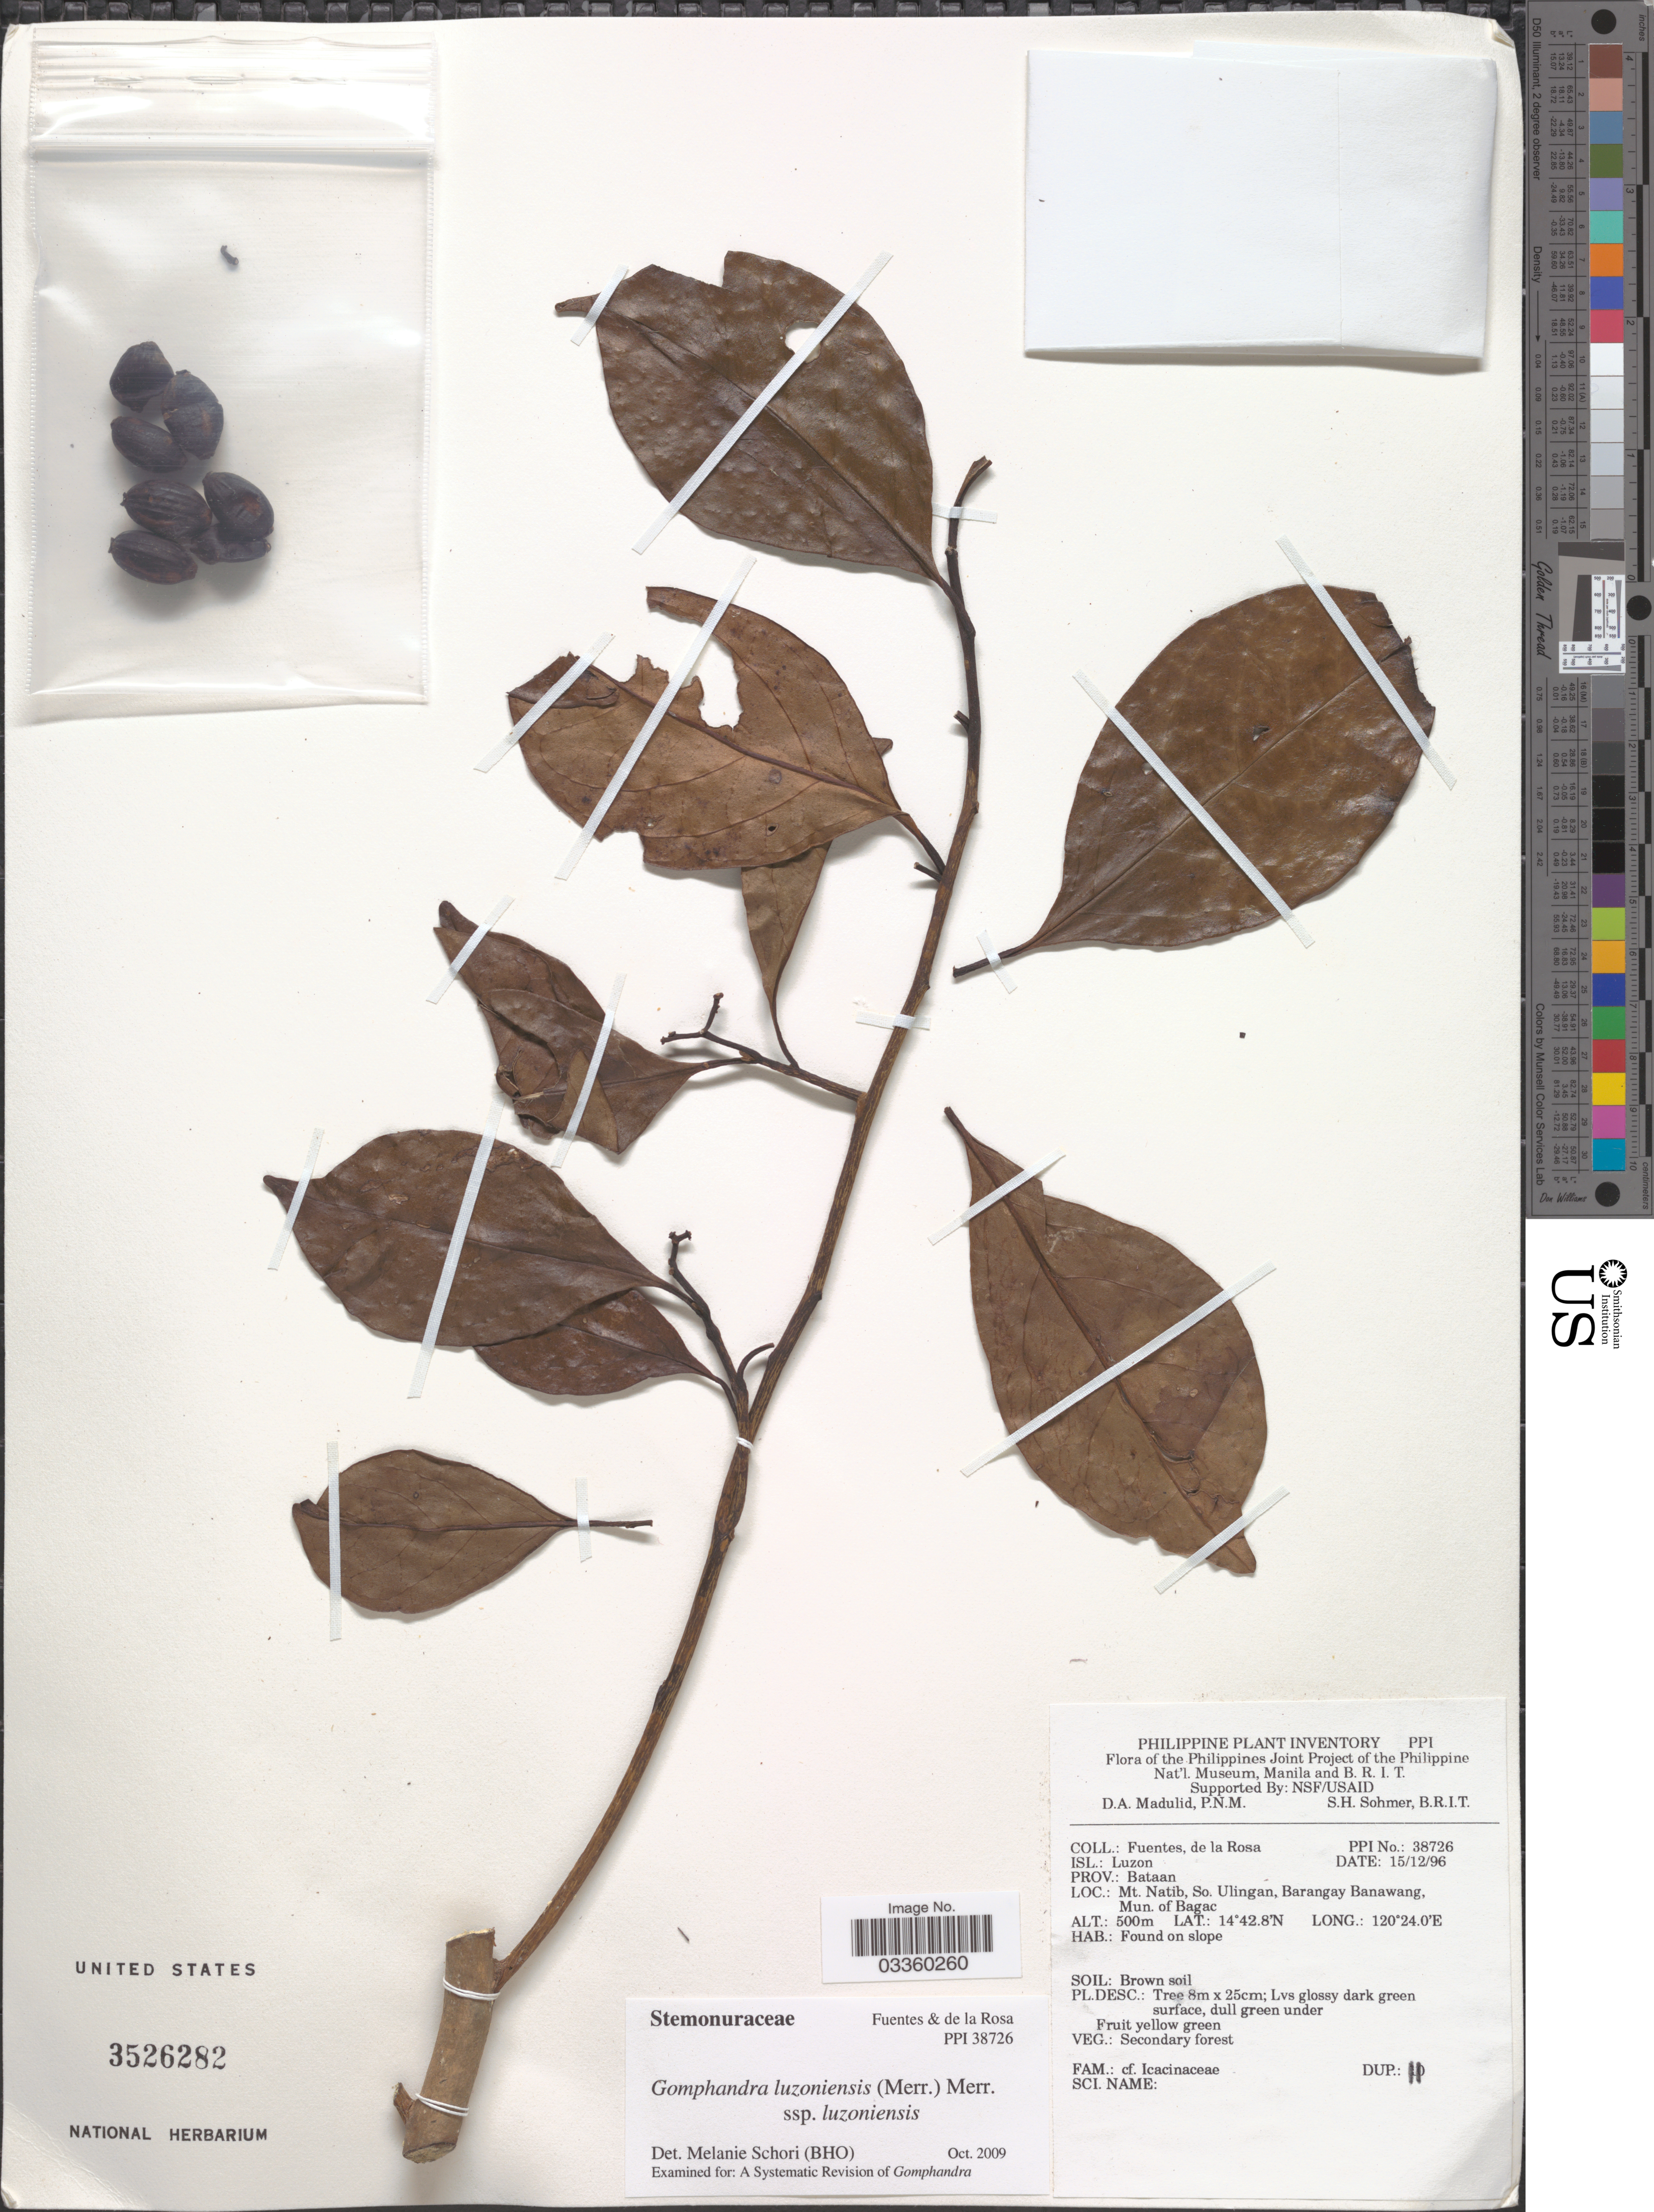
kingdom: Plantae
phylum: Tracheophyta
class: Magnoliopsida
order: Cardiopteridales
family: Stemonuraceae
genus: Gomphandra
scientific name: Gomphandra luzoniensis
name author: (Merr.) Merr.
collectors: -. Fuentes & De la Rosa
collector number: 38726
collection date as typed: Transcribed d/m/y: 15/12/96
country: Philippines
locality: Isl.: Luzon. Prov.: Bataan. Mt. Natib, So. Ulingan, Barangay Banawang, Mun. of Bagac.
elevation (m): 500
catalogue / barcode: US 3526282